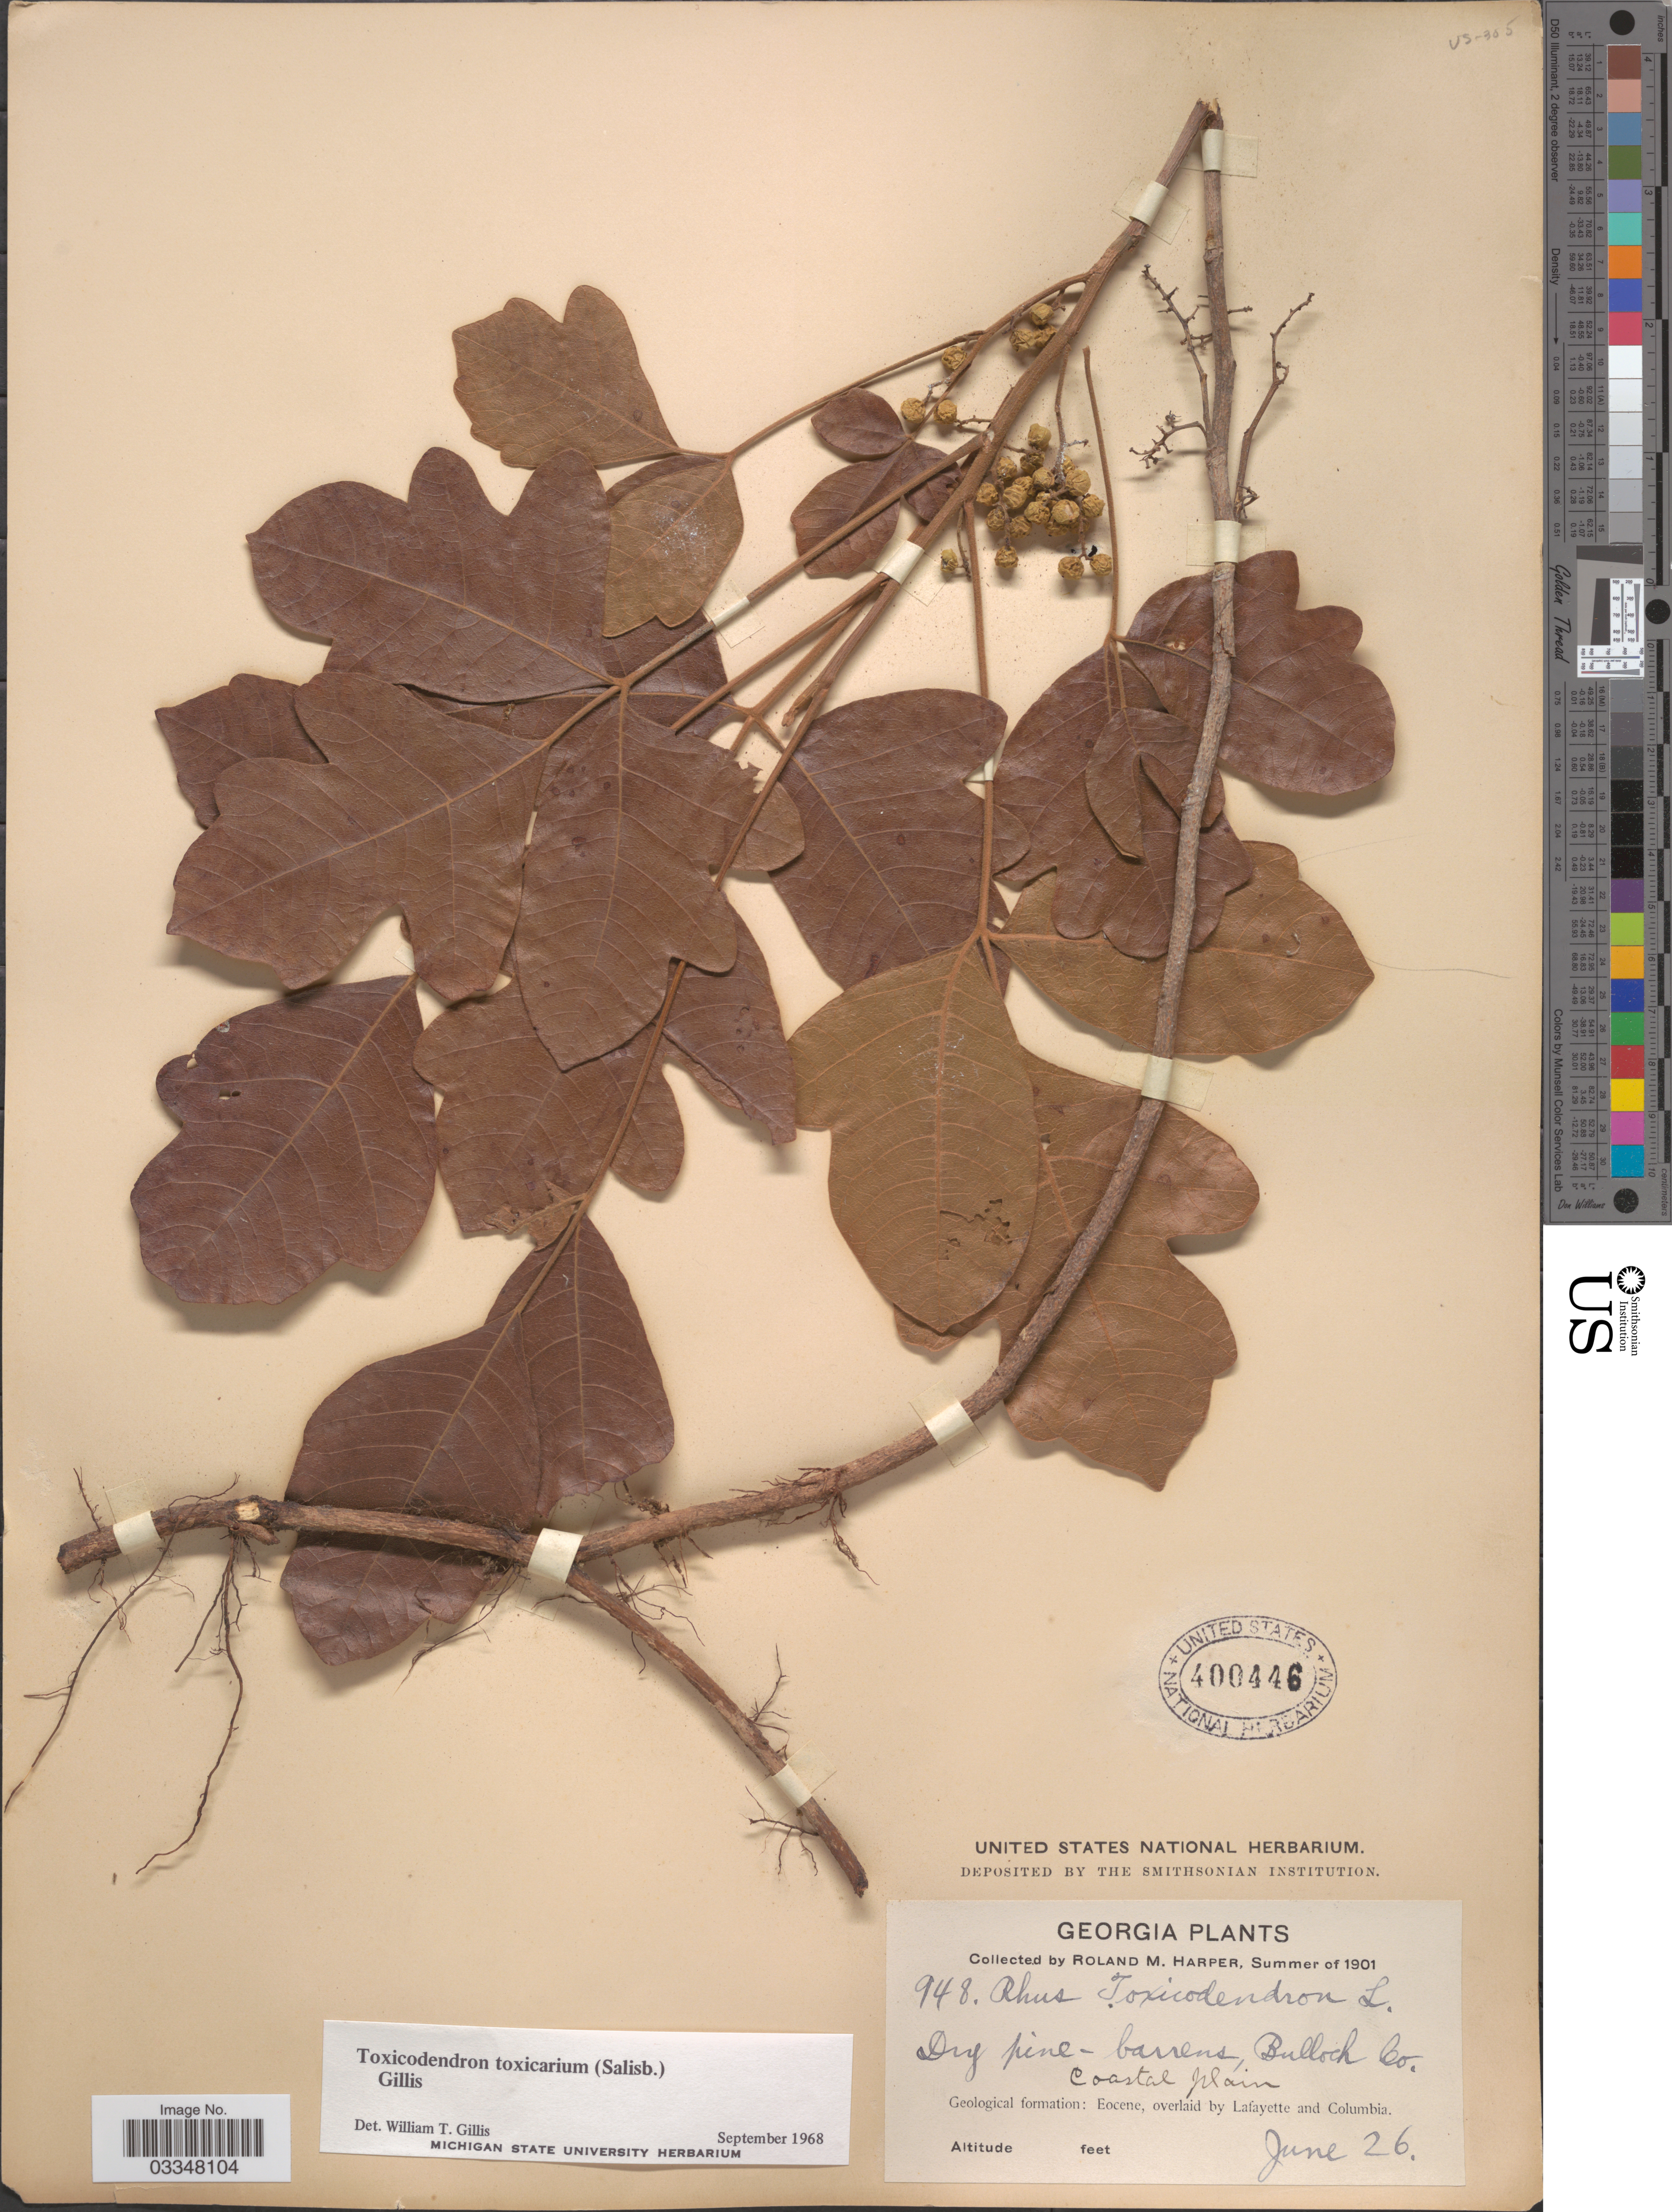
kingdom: Plantae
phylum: Tracheophyta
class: Magnoliopsida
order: Sapindales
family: Anacardiaceae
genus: Toxicodendron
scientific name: Toxicodendron toxicarium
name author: Gillis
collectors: R. M. Harper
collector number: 948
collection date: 1901-06-26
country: United States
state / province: Georgia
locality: Bullock Co. Coastal plain.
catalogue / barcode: US 400446